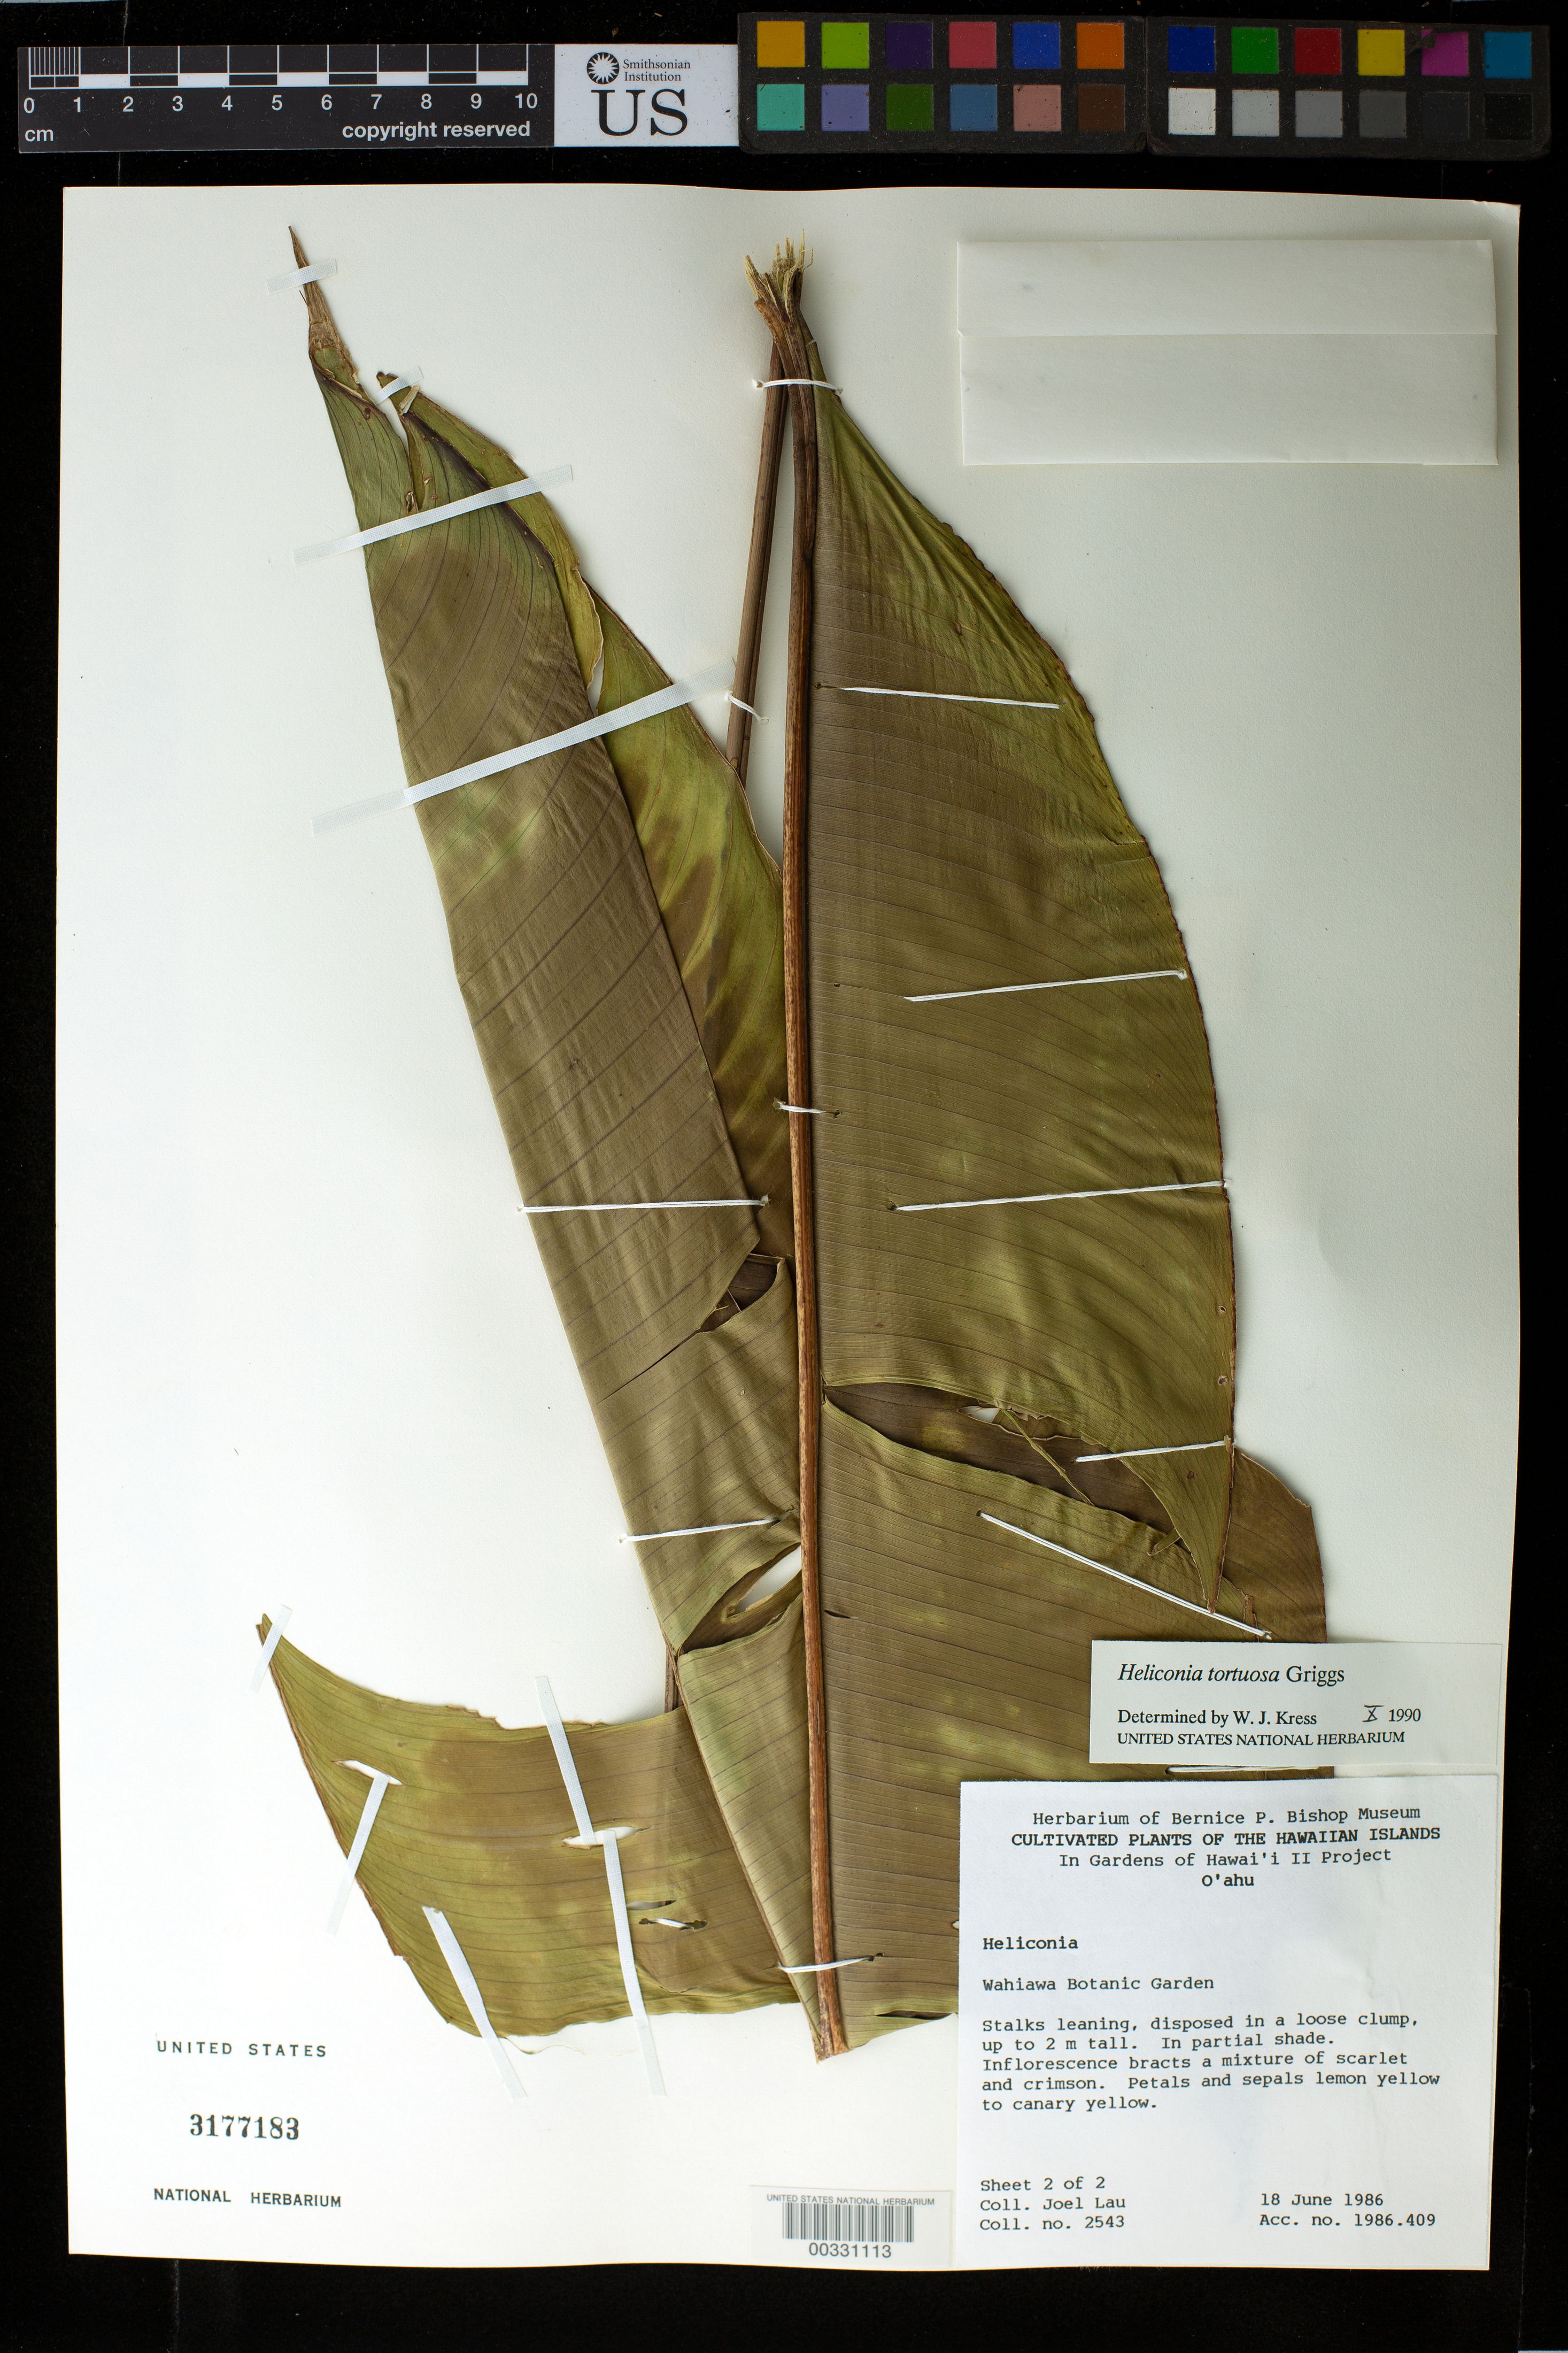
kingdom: Plantae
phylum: Tracheophyta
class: Liliopsida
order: Zingiberales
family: Heliconiaceae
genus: Heliconia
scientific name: Heliconia tortuosa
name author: R.F. Griggs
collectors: J. Lau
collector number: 2543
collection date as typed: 18 Jun 1986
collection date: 1986-06-18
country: United States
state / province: Florida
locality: Southern Florida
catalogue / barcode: US 3177183